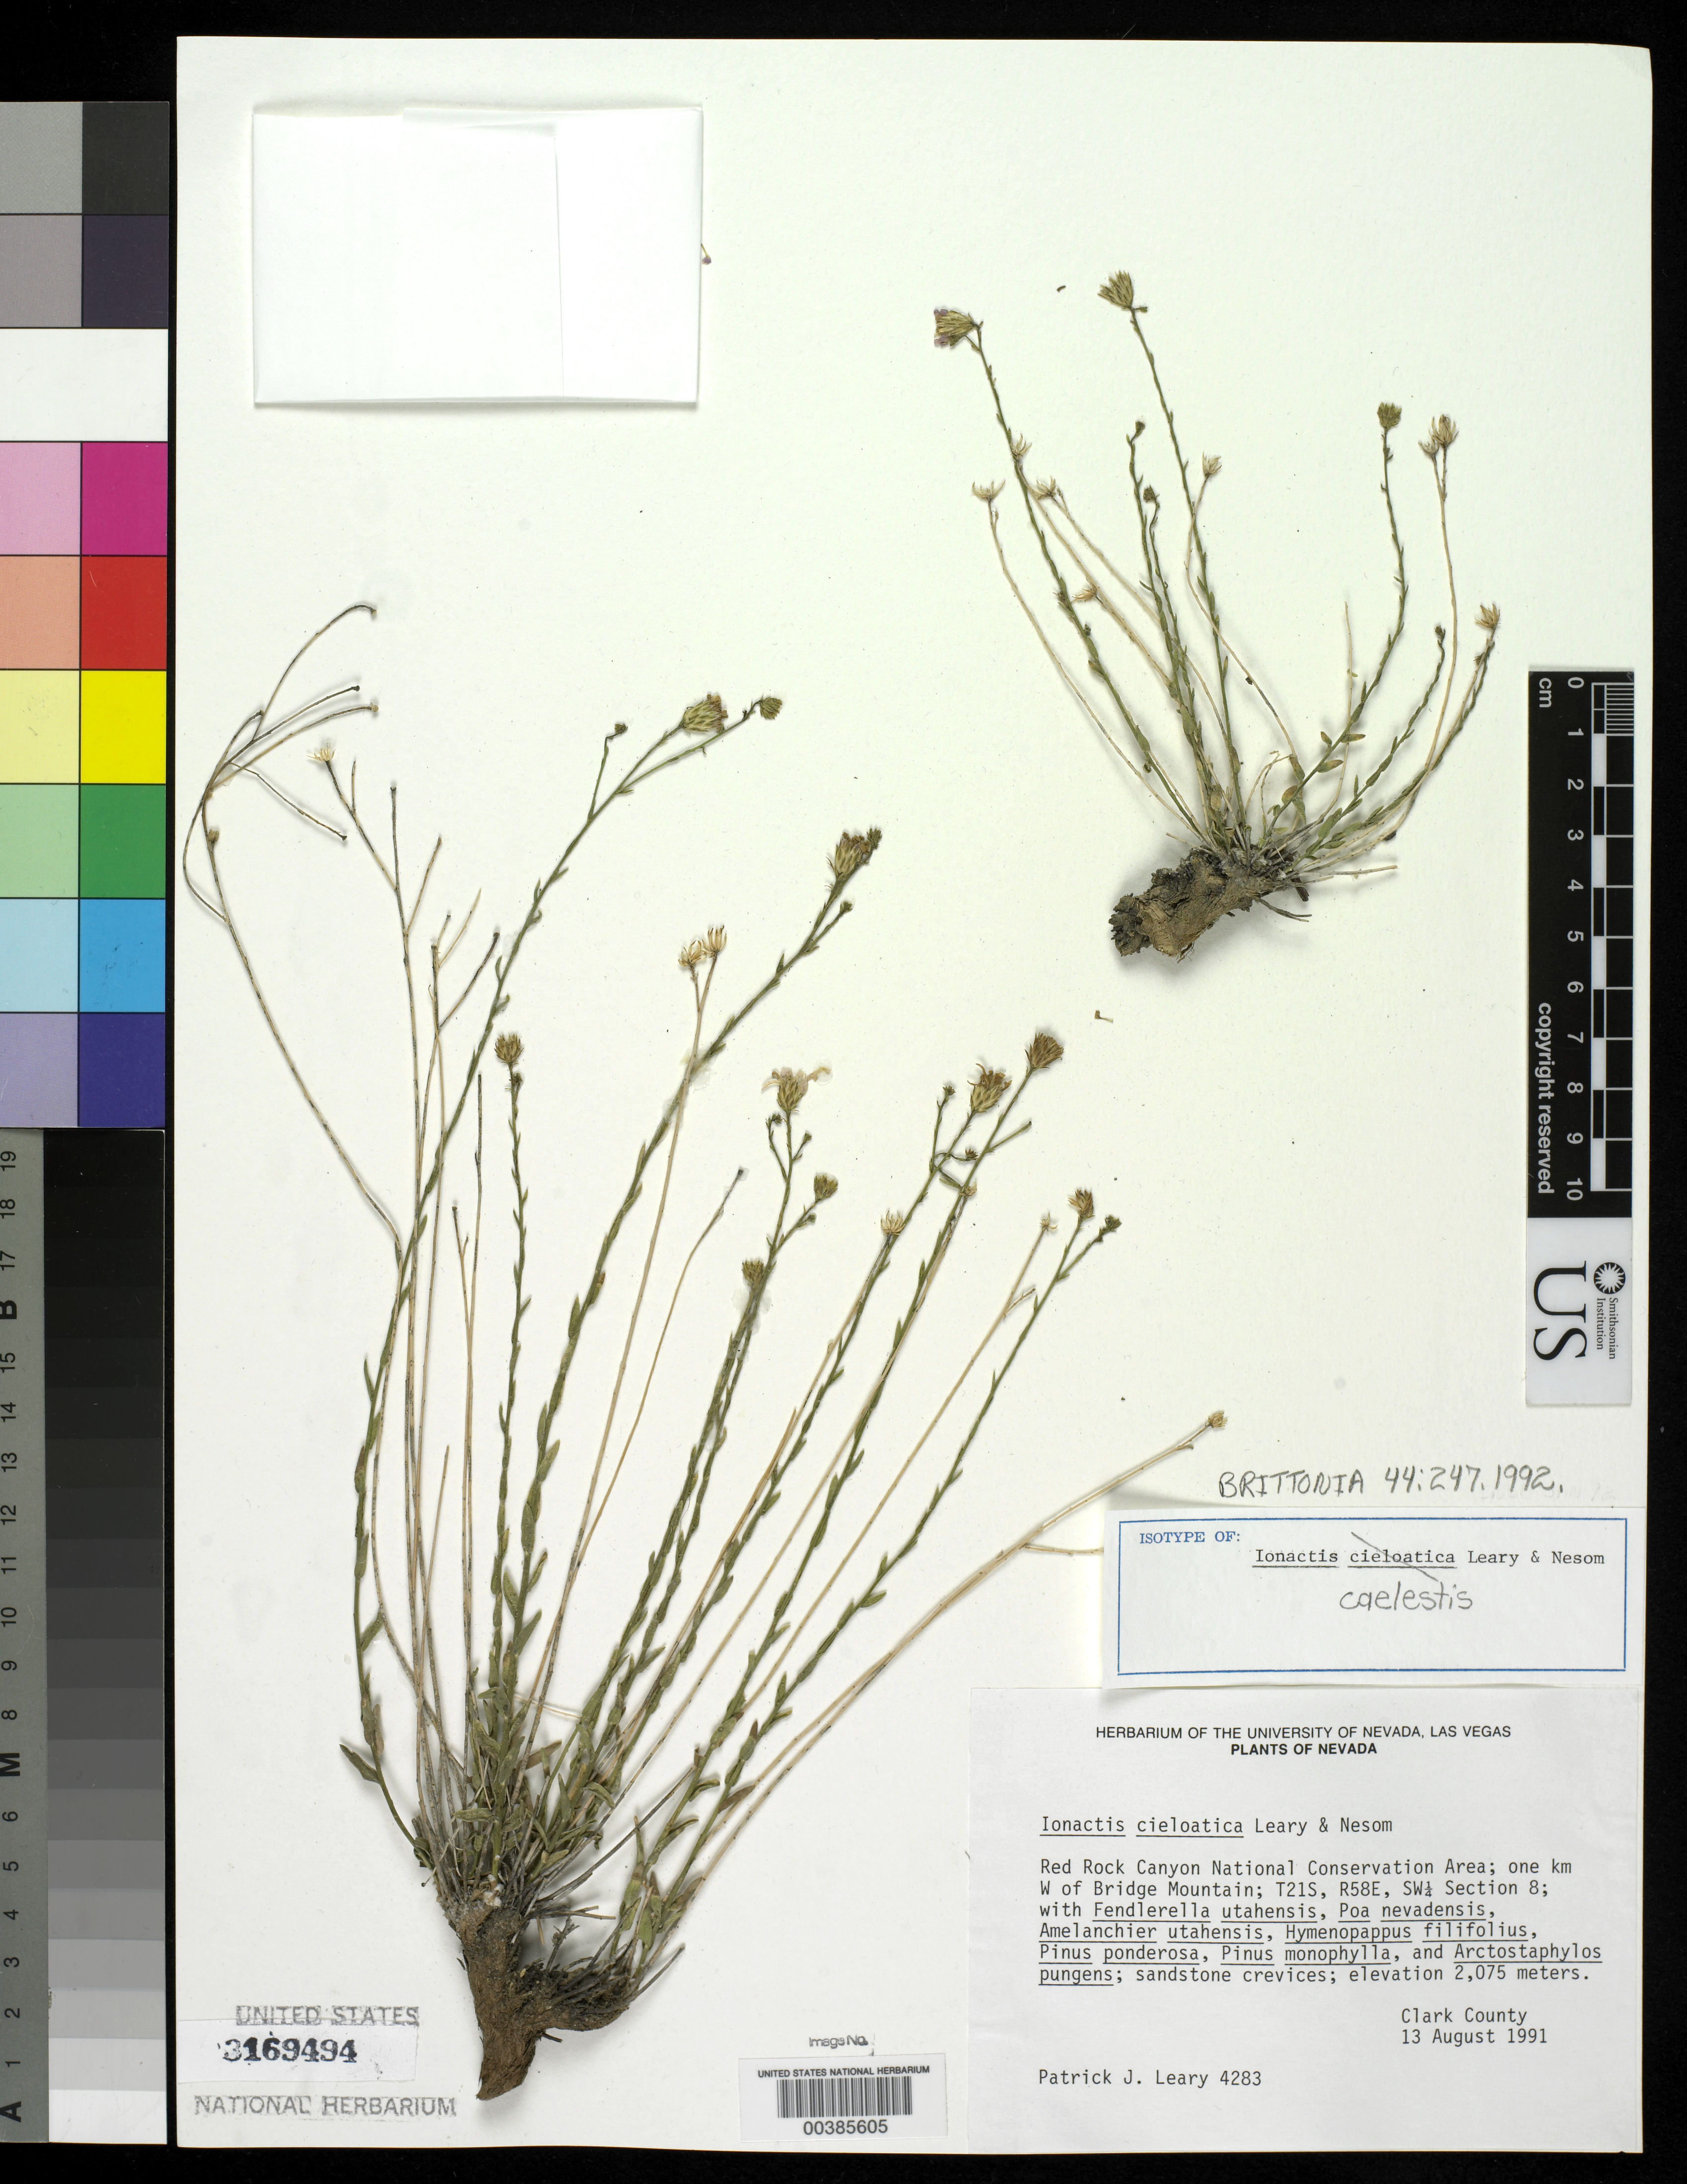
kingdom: Plantae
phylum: Tracheophyta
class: Magnoliopsida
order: Asterales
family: Asteraceae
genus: Ionactis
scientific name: Ionactis caelestis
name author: Leary & G.L. Nesom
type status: Isotype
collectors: P. Leary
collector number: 4283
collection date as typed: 13 Aug 1991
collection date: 1991-08-13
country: United States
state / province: Nevada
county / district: Clark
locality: Red Rock Canyon National Conservation area, 1 km W of bridge mountain, t21s, r58e, SW 1/4 section 8.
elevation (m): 2075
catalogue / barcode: US 3169494